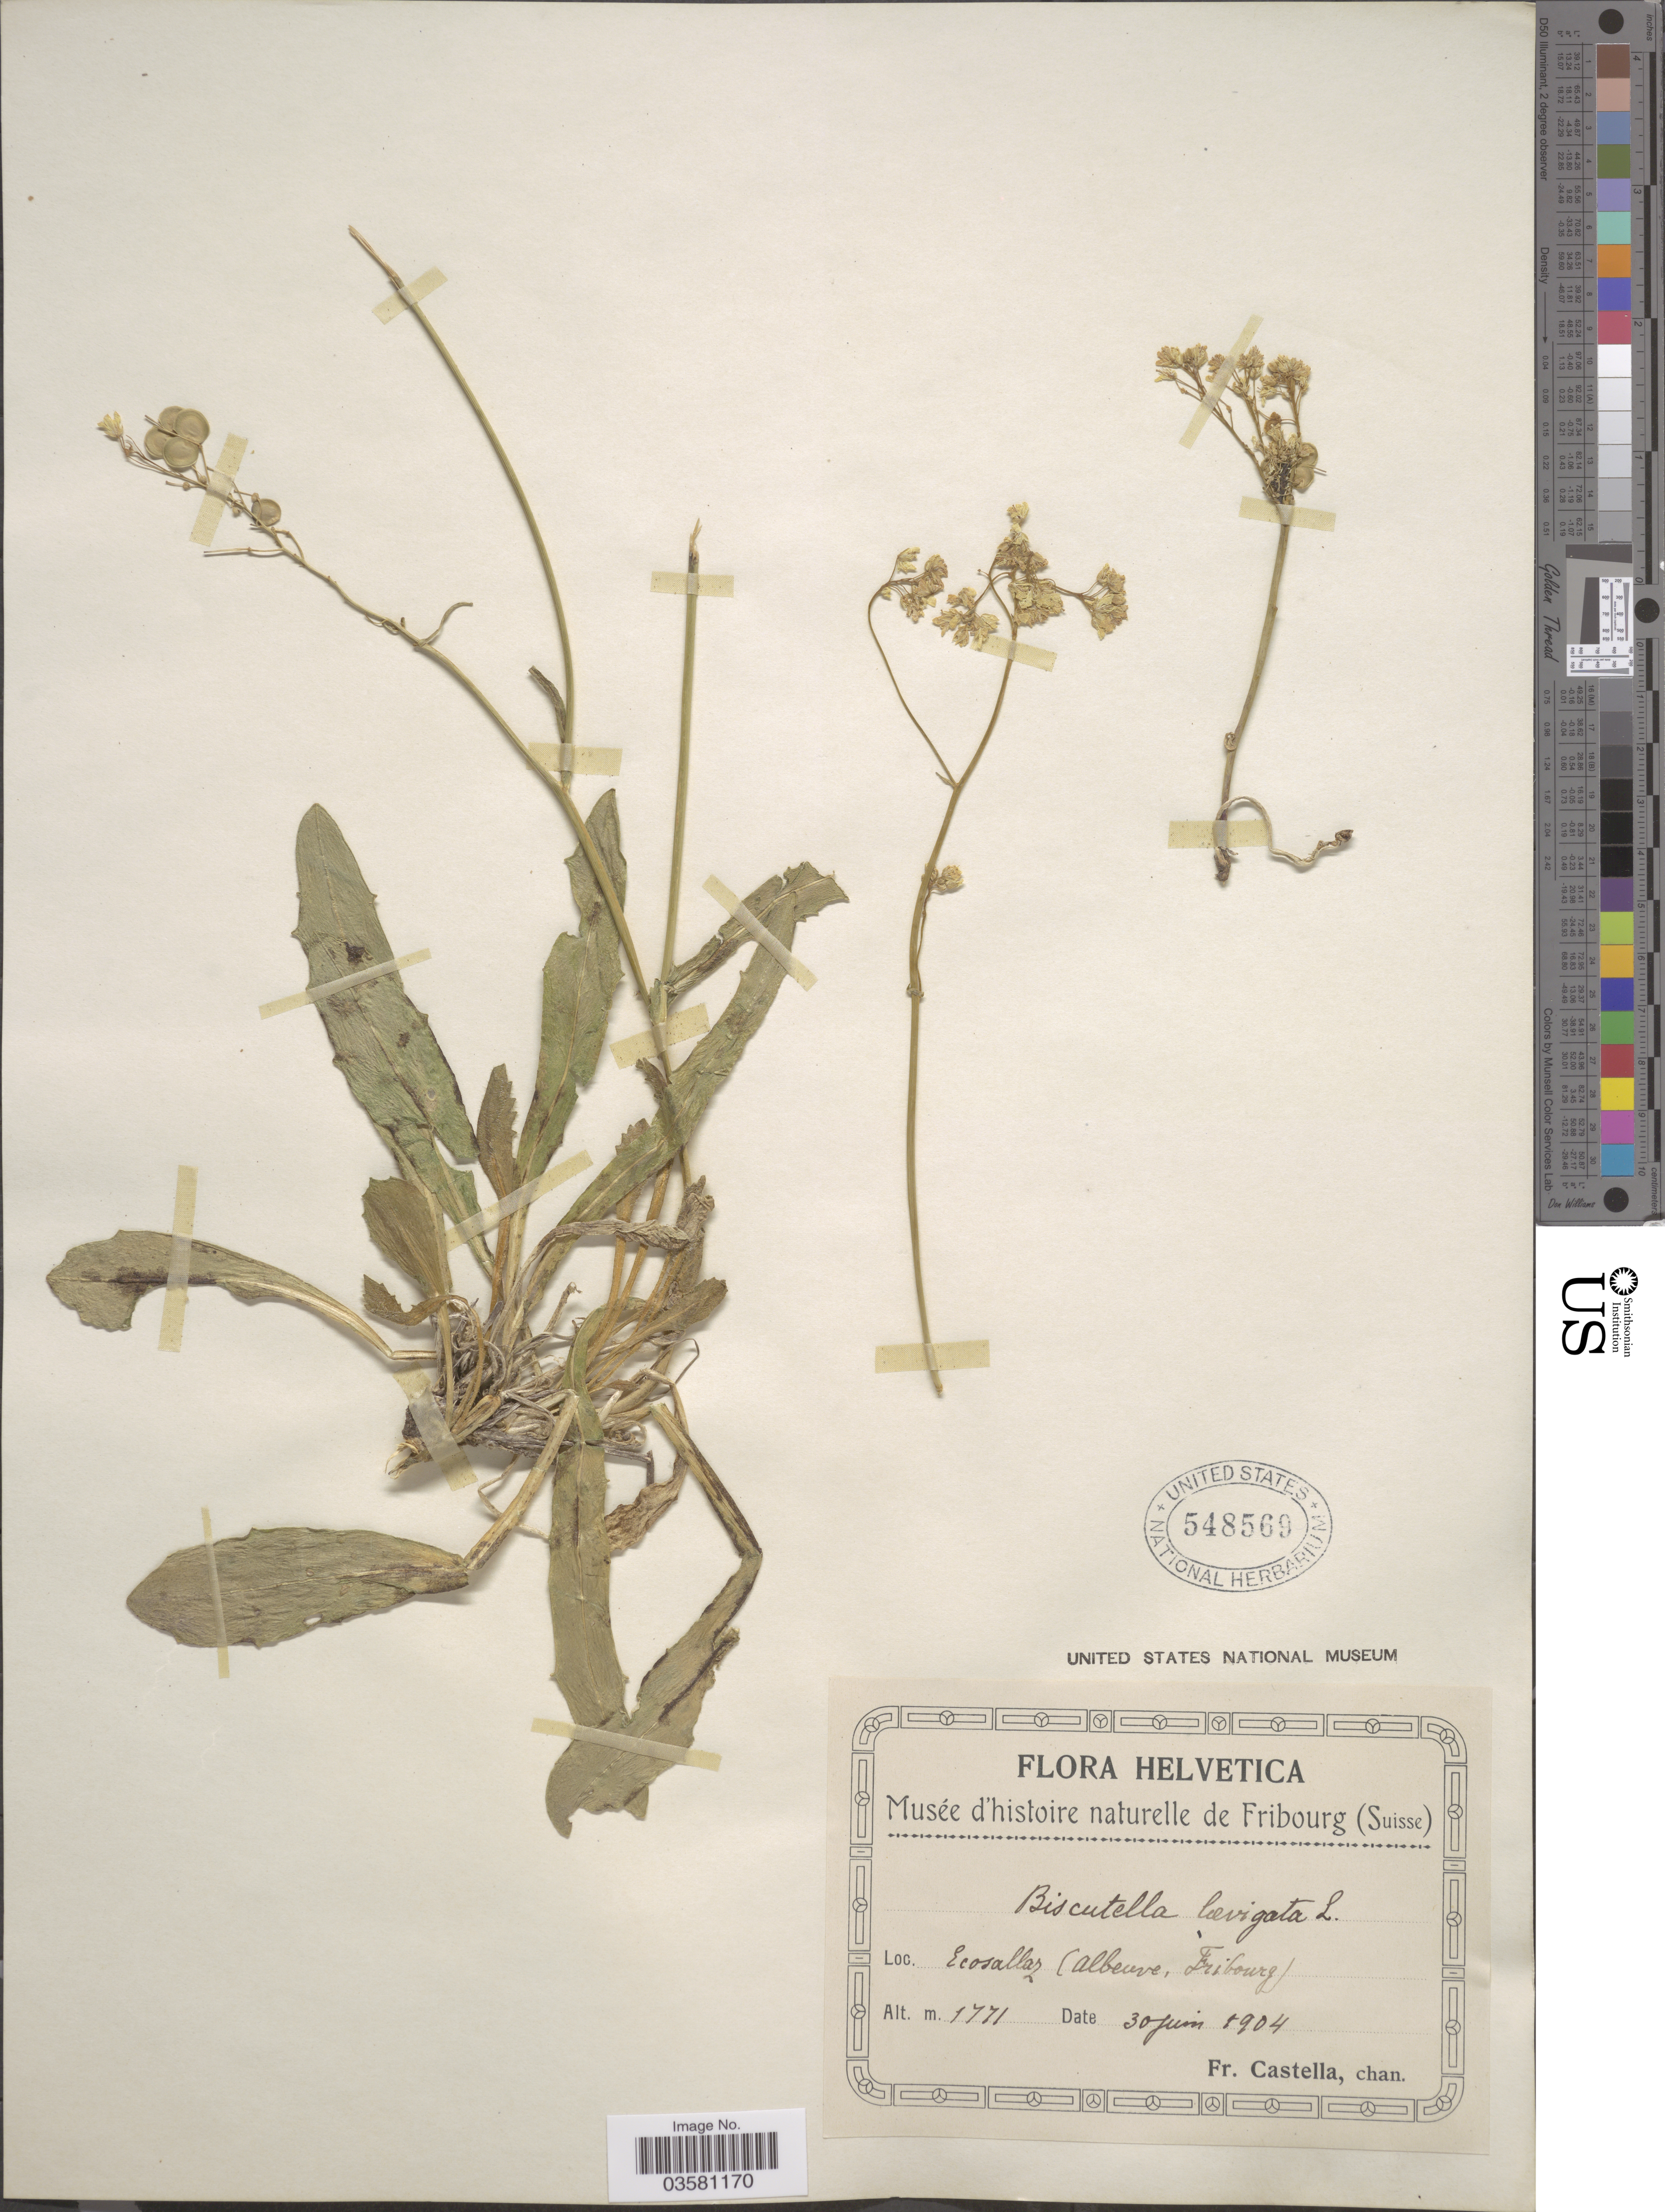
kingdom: Plantae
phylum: Tracheophyta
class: Magnoliopsida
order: Brassicales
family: Brassicaceae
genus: Biscutella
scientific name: Biscutella laevigata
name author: L.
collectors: Fr. Castella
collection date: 1904-06-30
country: Switzerland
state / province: Fribourg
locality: Helvetica. Ecosallaz (Albeuve).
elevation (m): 1771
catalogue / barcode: US 548569